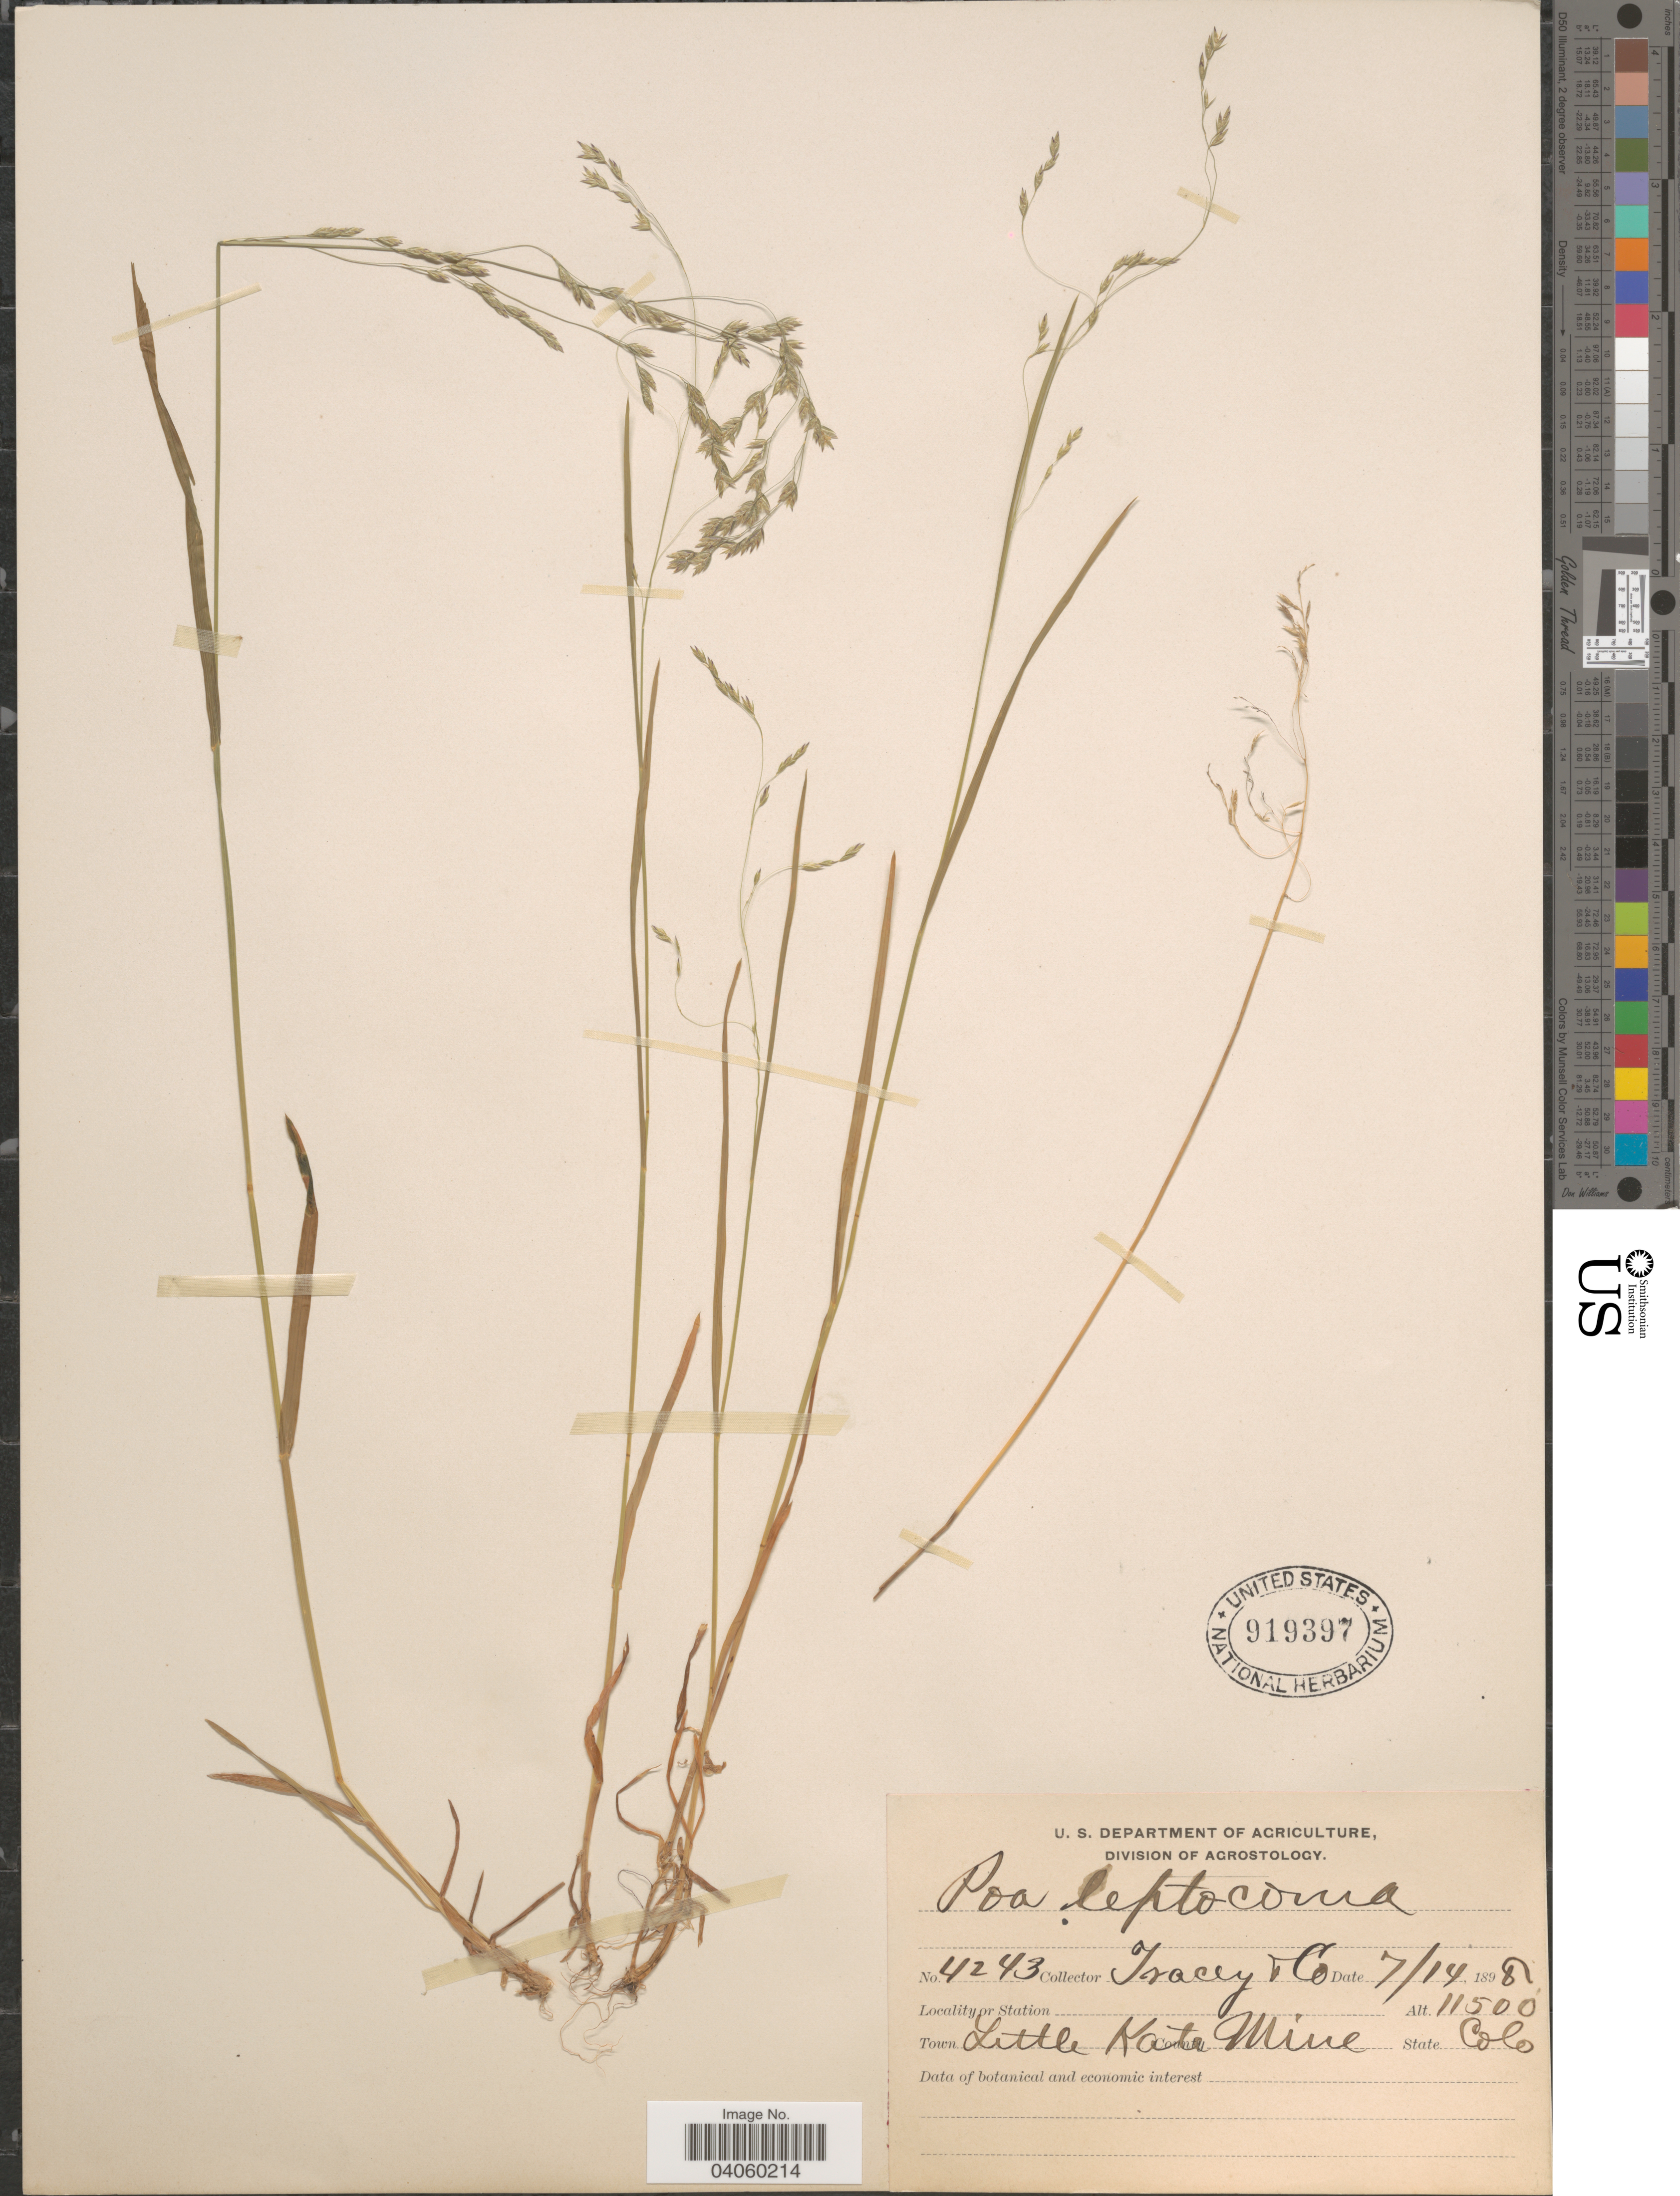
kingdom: Plantae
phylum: Tracheophyta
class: Liliopsida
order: Poales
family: Poaceae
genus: Poa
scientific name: Poa leptocoma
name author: Trin.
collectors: Tracey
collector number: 4243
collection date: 1898-07-14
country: United States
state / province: Colorado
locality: Town Little Kate Mine.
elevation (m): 3505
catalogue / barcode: US 919397